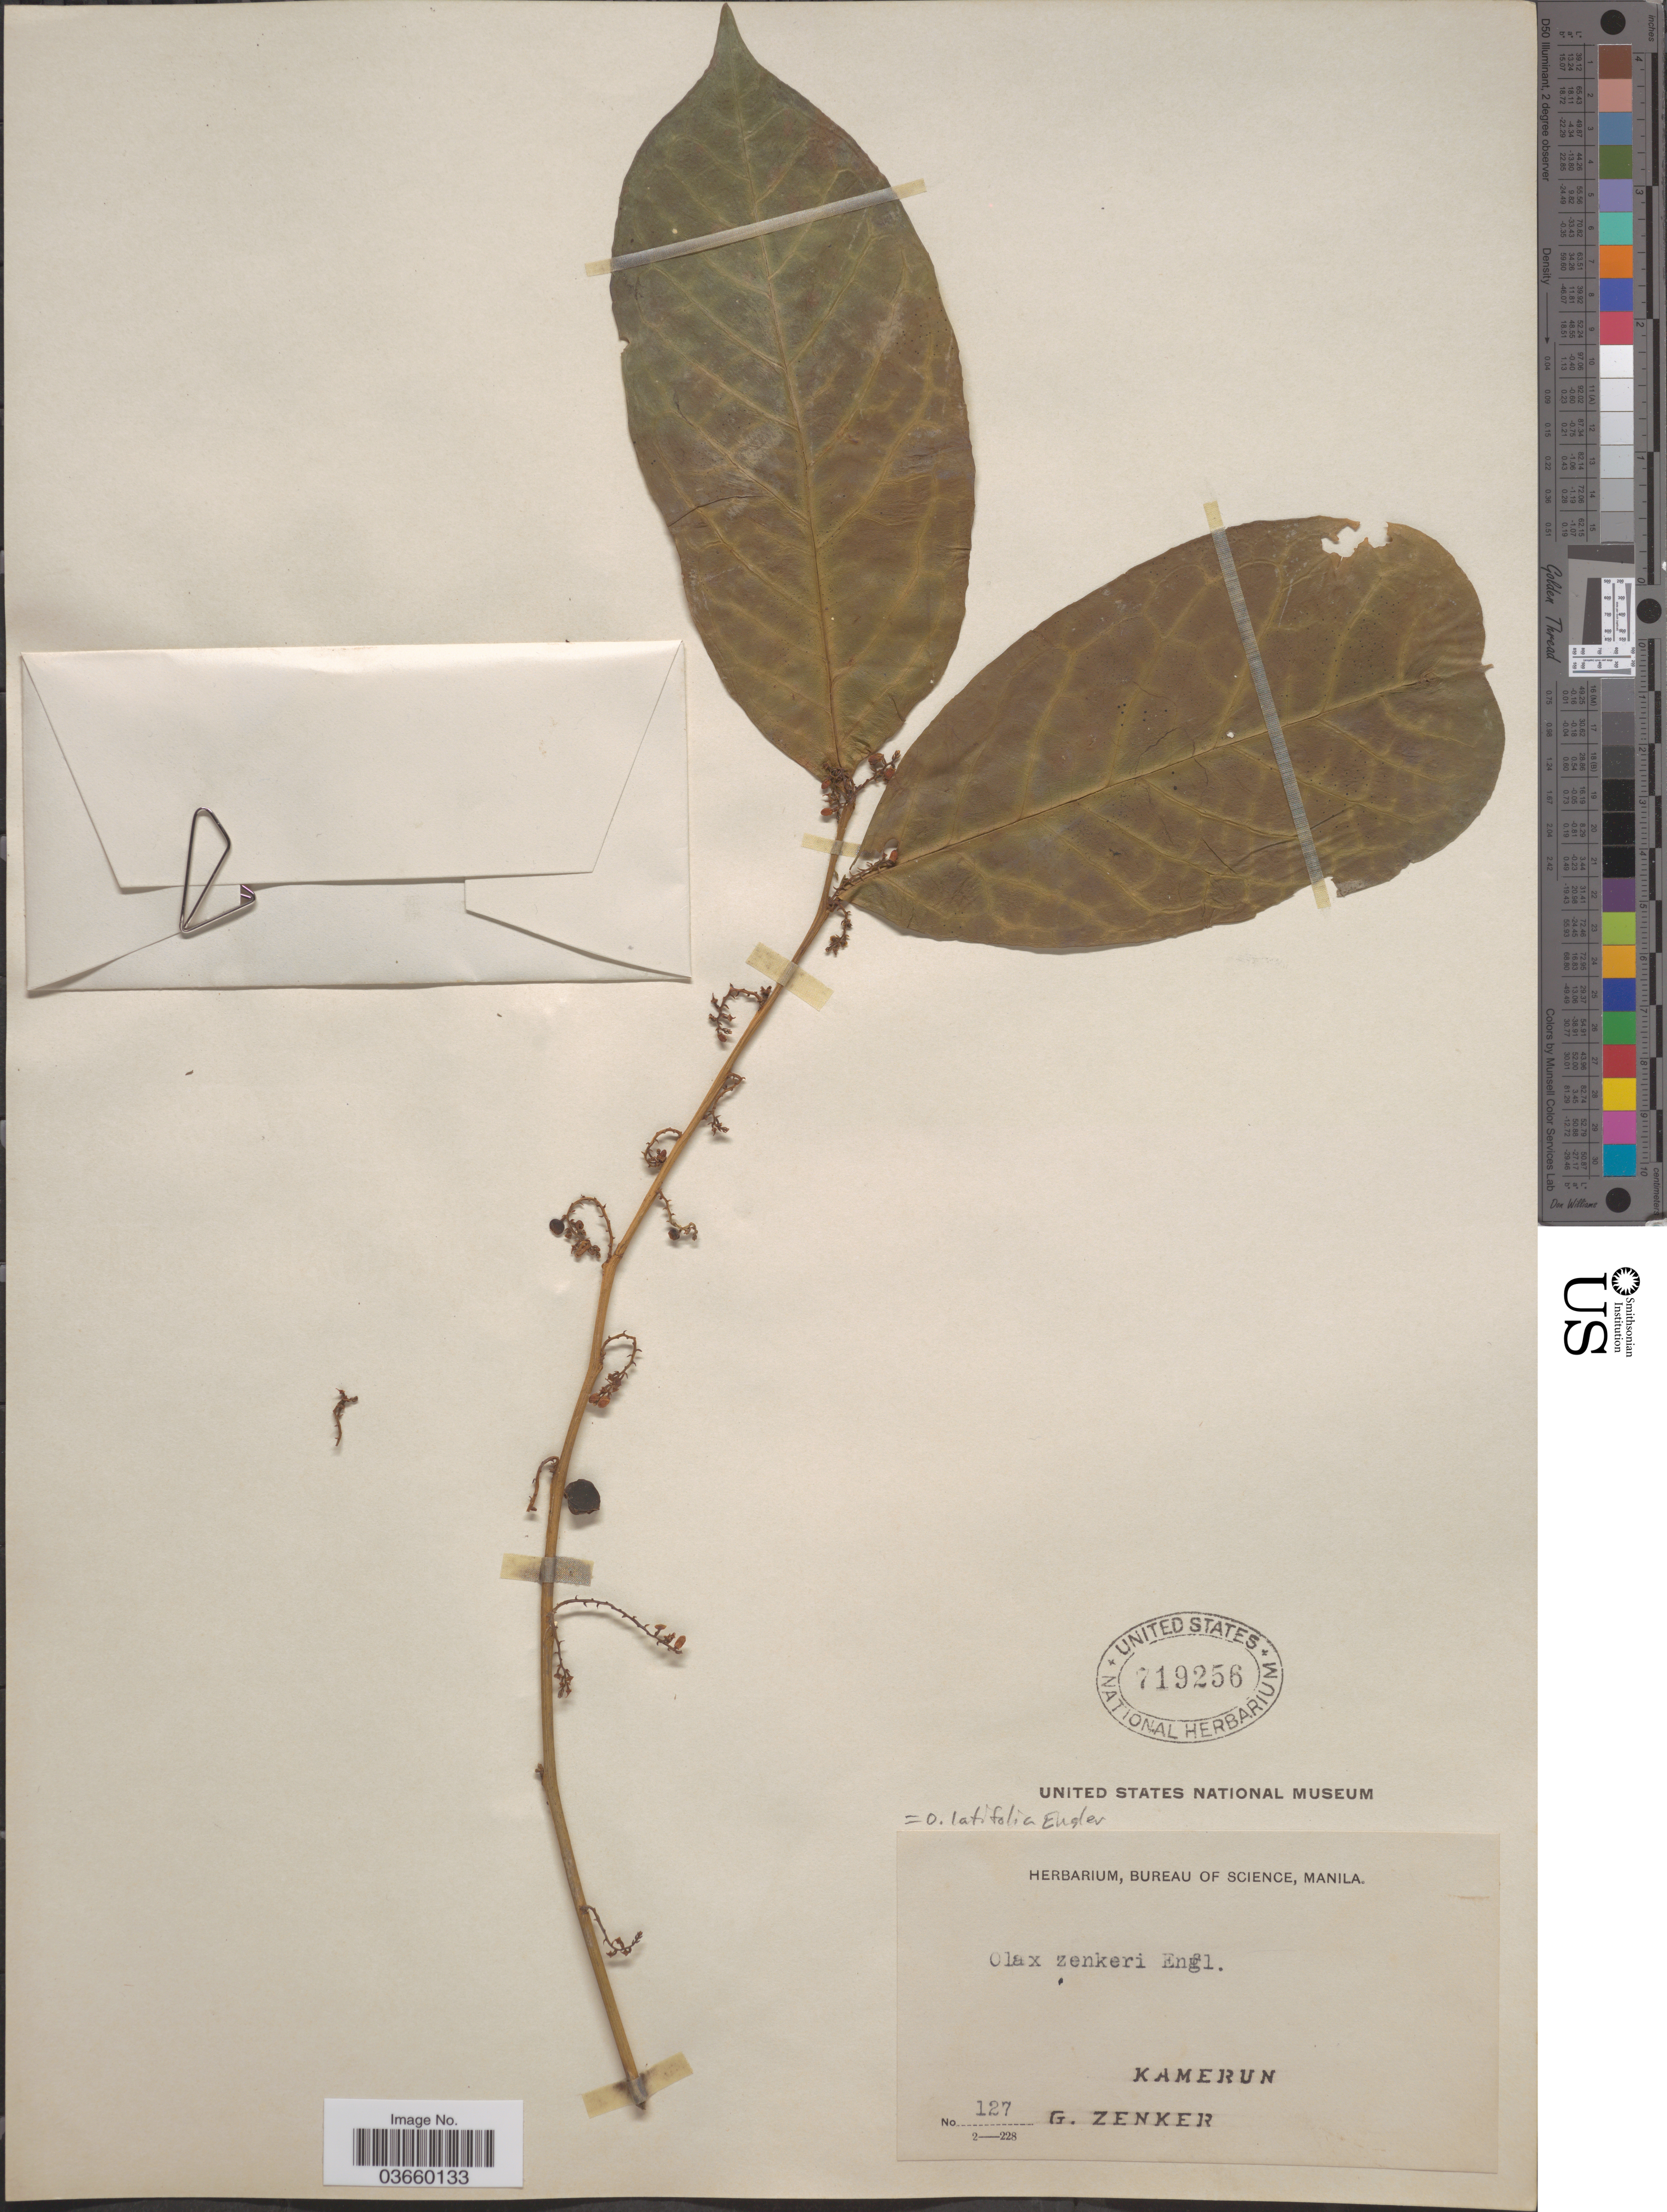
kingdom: Plantae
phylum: Tracheophyta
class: Magnoliopsida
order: Santalales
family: Olacaceae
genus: Olax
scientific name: Olax latifolia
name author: Engl.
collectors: G. A. Zenker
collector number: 127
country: Cameroon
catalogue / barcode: US 719256